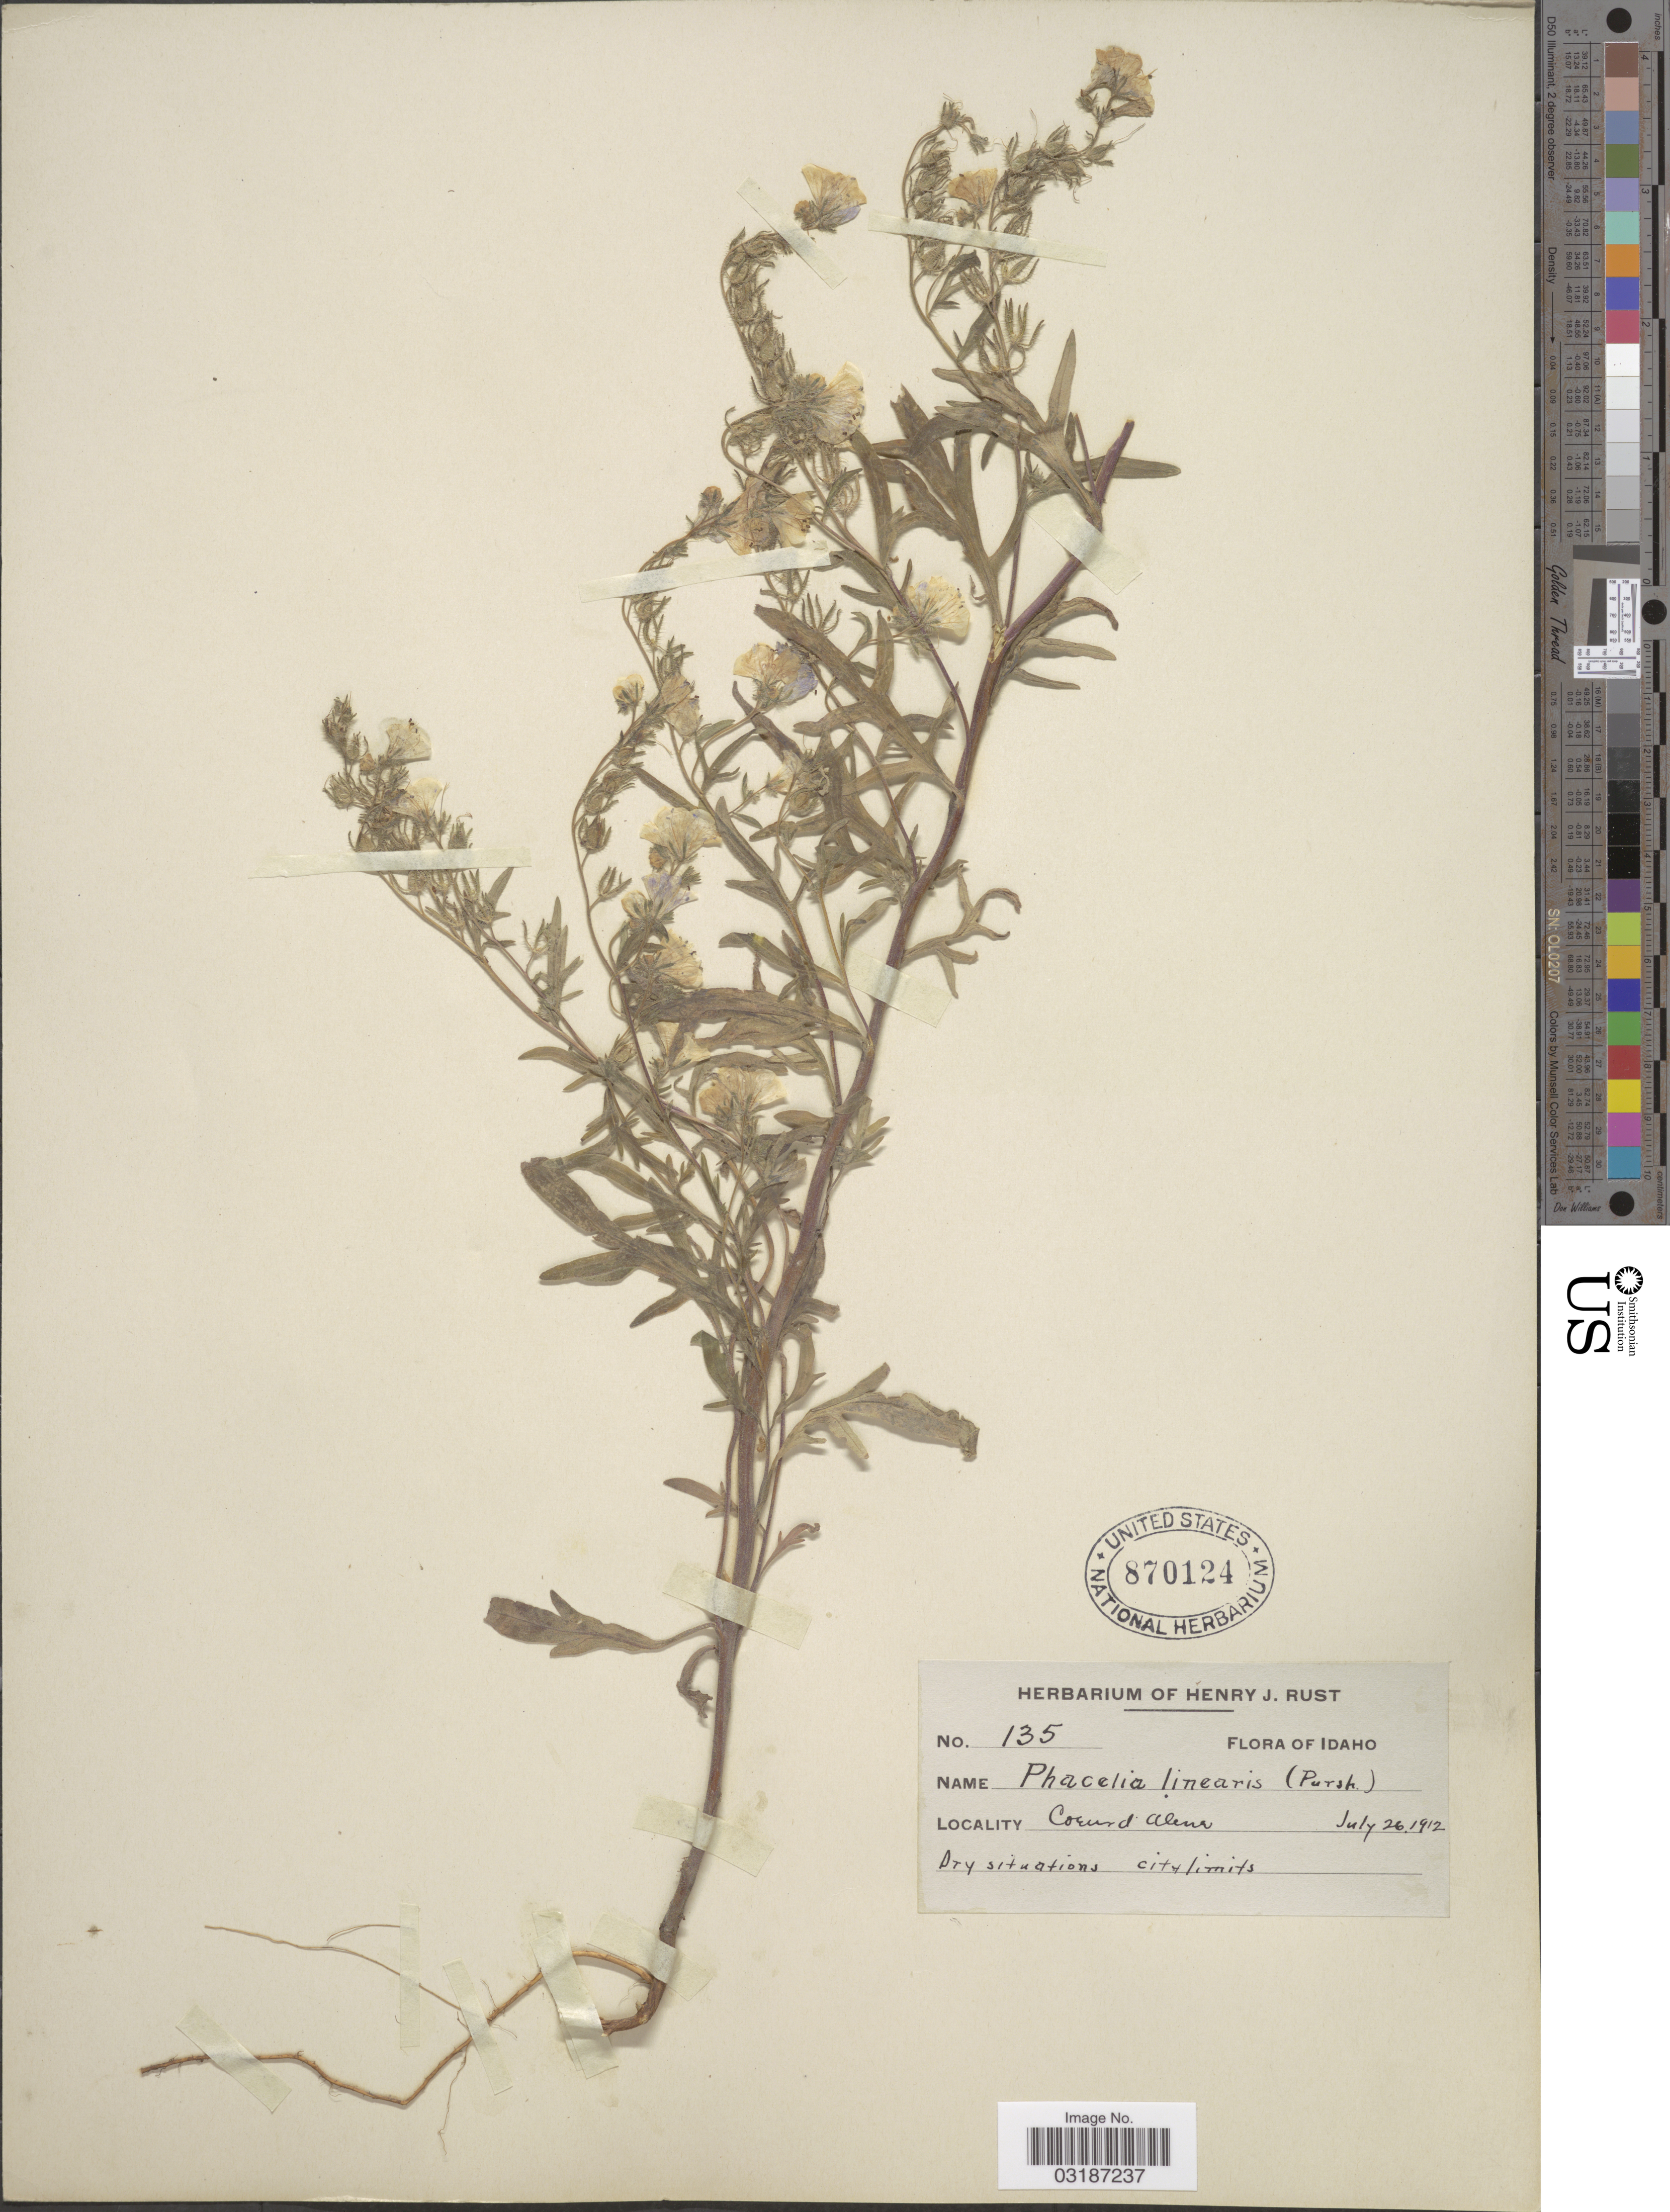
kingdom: Plantae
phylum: Tracheophyta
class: Magnoliopsida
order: Boraginales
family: Hydrophyllaceae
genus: Phacelia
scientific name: Phacelia linearis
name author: (Pursh) Holz.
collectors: ex herb. Henry J. Rust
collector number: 135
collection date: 1912-07-26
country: United States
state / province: Idaho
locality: Coeur d'Alene.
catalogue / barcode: US 870124